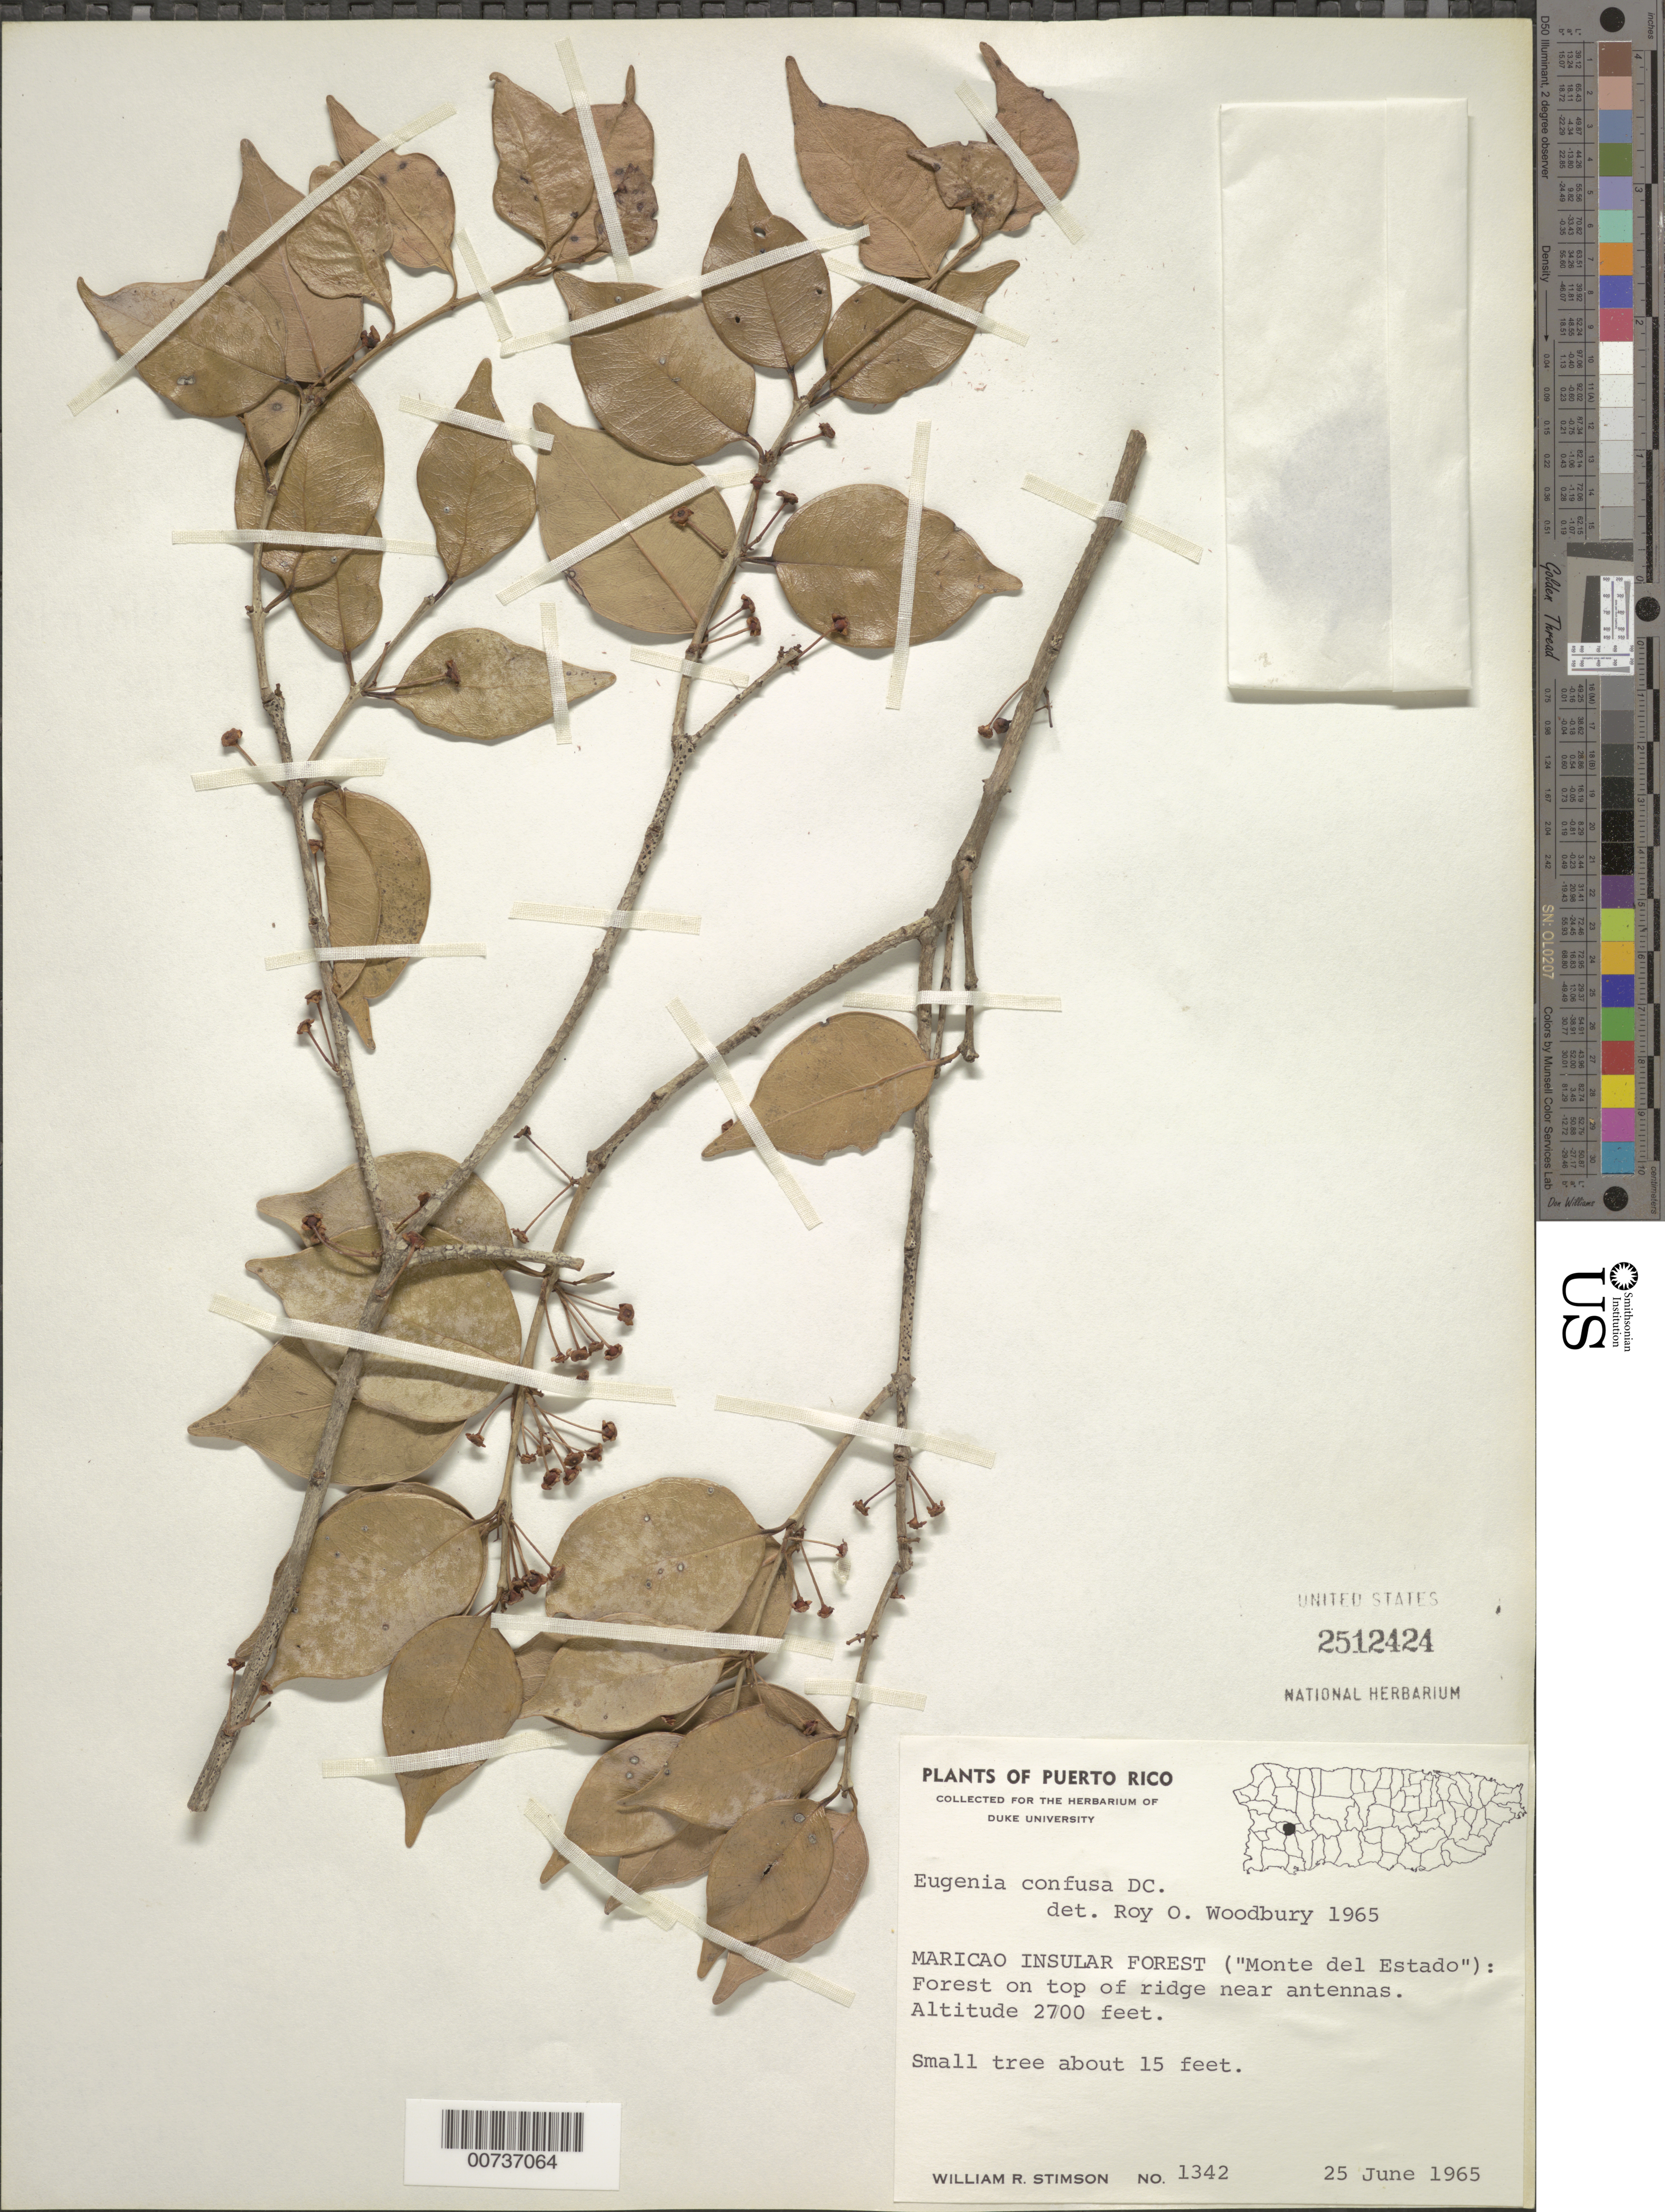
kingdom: Plantae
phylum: Tracheophyta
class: Magnoliopsida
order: Myrtales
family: Myrtaceae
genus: Eugenia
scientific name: Eugenia confusa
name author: DC.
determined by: Woodbury, R. O.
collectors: W. R. Stimson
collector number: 1342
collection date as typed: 25 Jun 1965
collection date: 1965-06-25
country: Puerto Rico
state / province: Maricao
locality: Maricao Insular Forest (Monte del Estado)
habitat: Forest on top of ridge near antennas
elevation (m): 823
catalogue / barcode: US 2512424